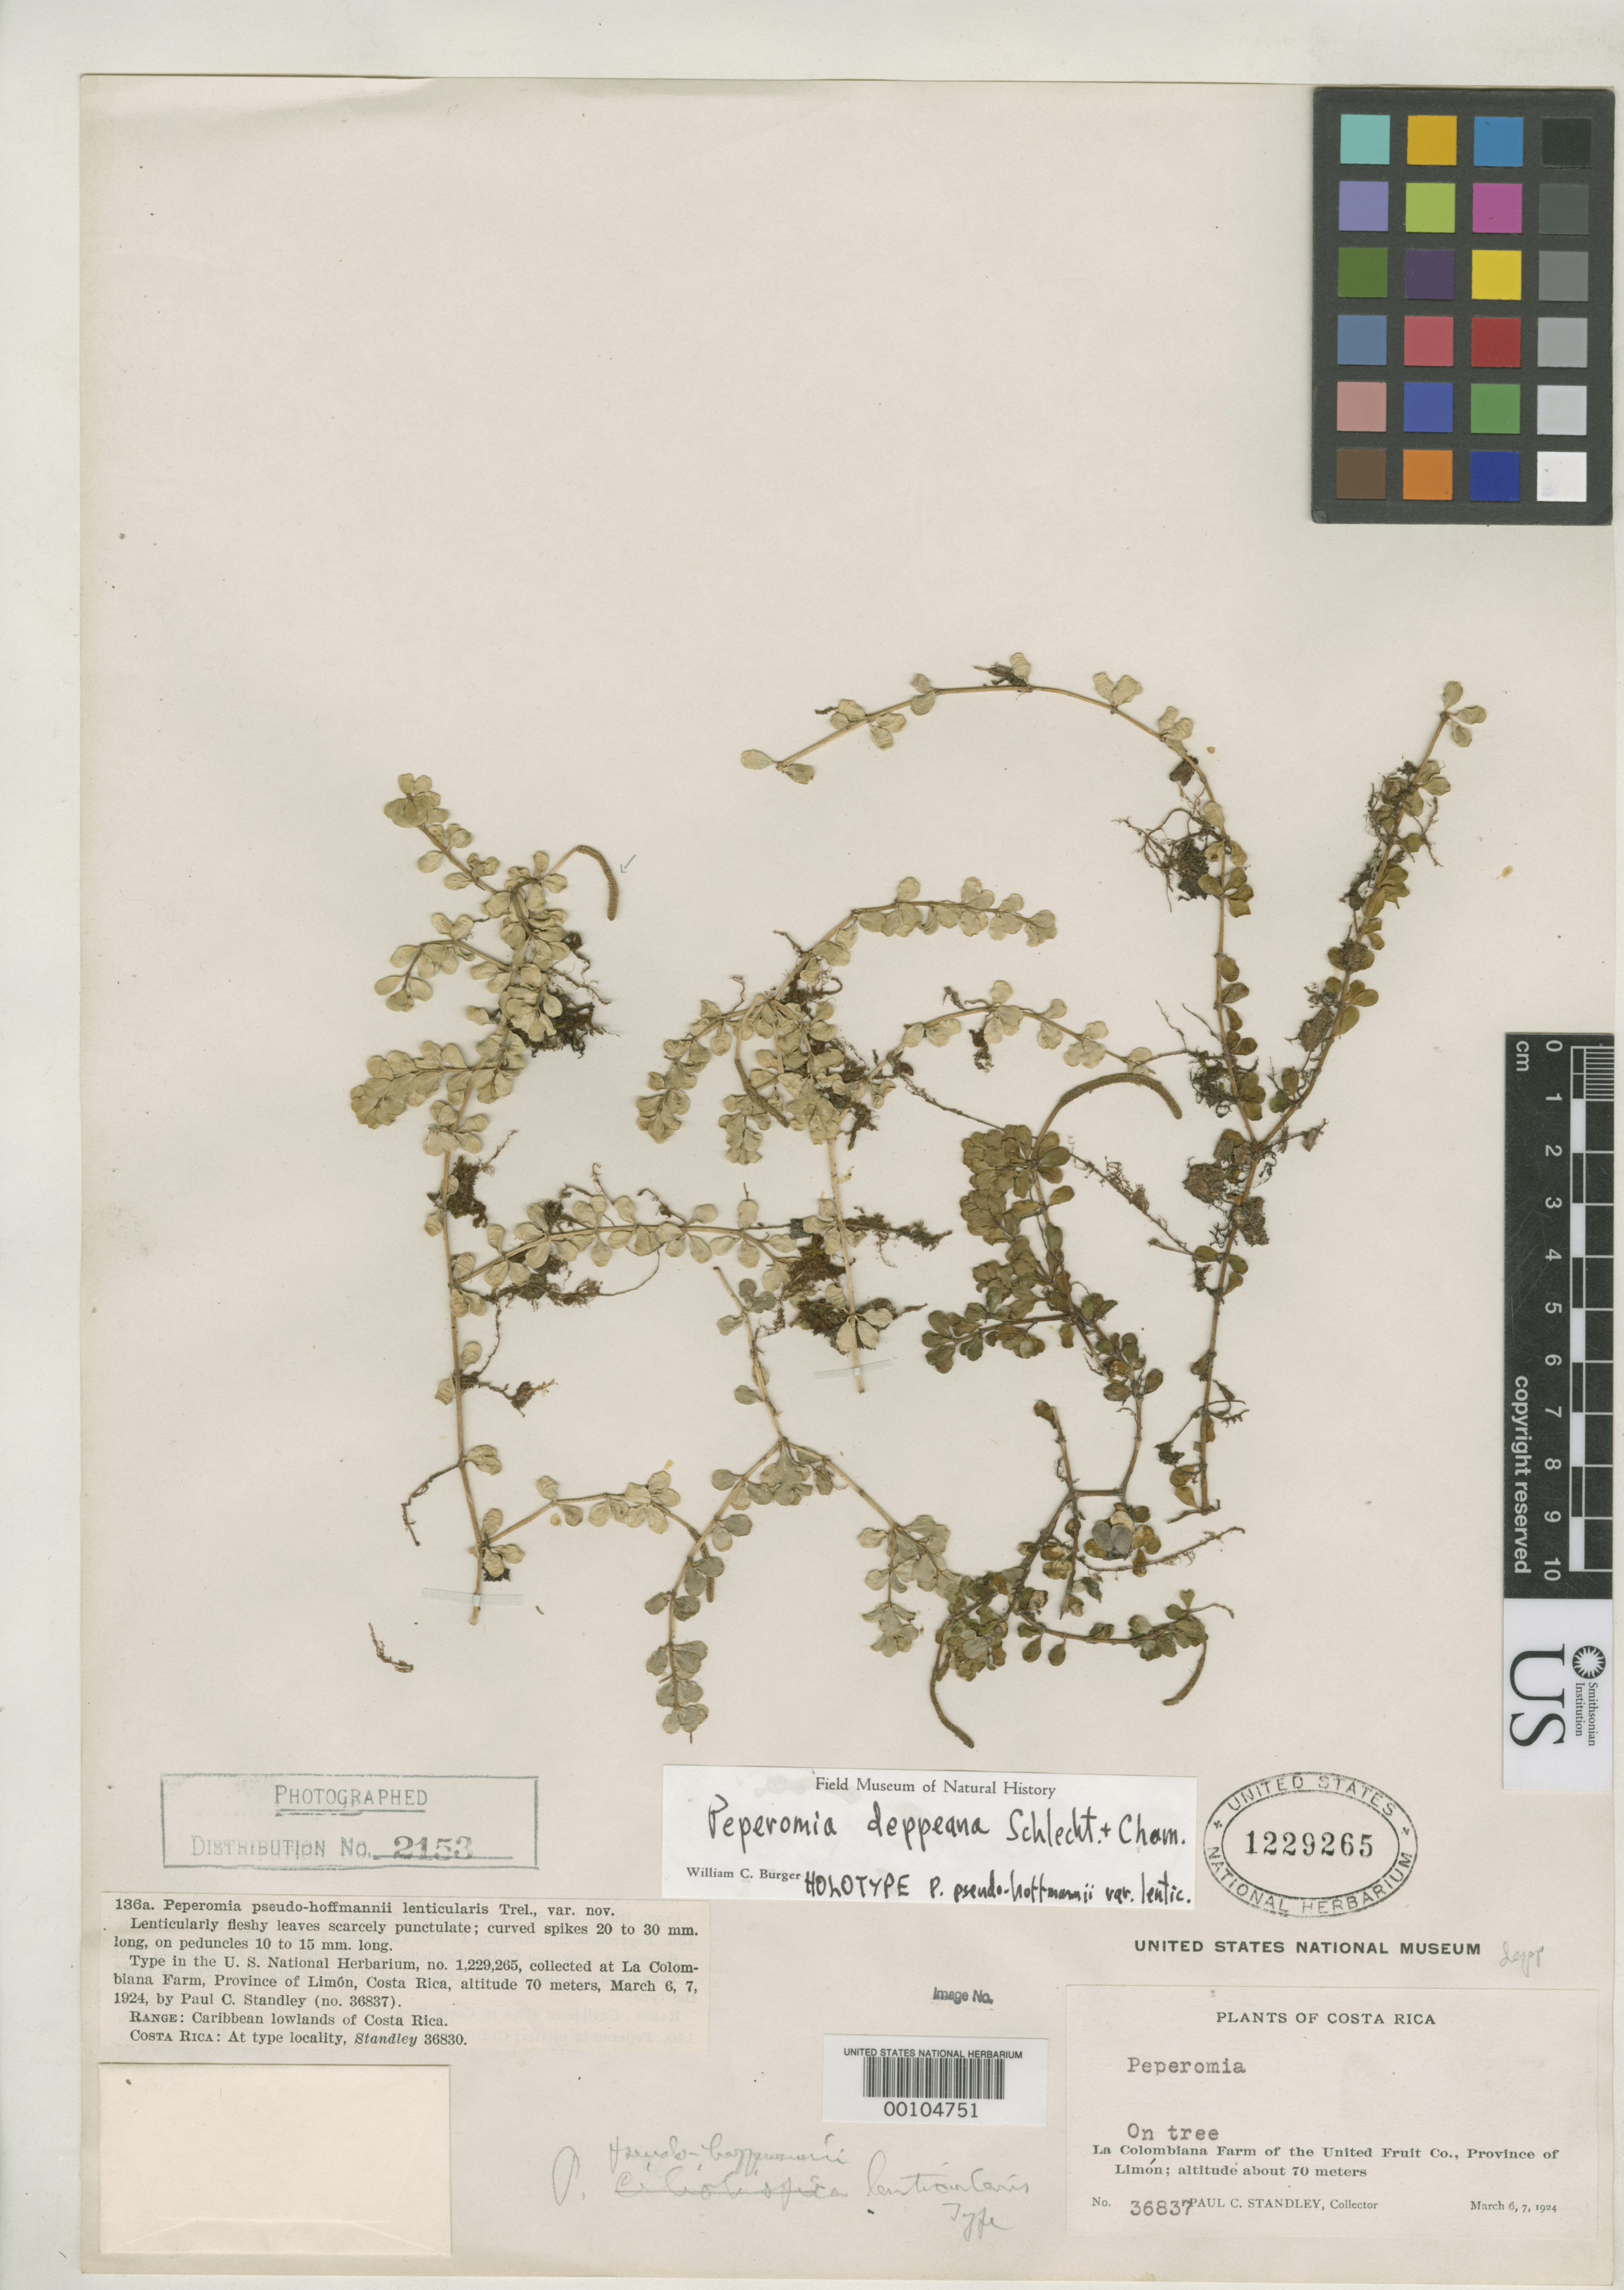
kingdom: Plantae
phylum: Tracheophyta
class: Magnoliopsida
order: Piperales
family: Piperaceae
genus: Peperomia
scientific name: Peperomia pseudohoffmannii var. lenticulalris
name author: Trel.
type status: Holotype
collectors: P. C. Standley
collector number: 36837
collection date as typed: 06 Mar 1924 to 07 Mar 1924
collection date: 1924-03-06/1924-03-07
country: Costa Rica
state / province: Limón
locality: La Colombiana farm, United Fruit Co.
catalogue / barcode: US 1229265